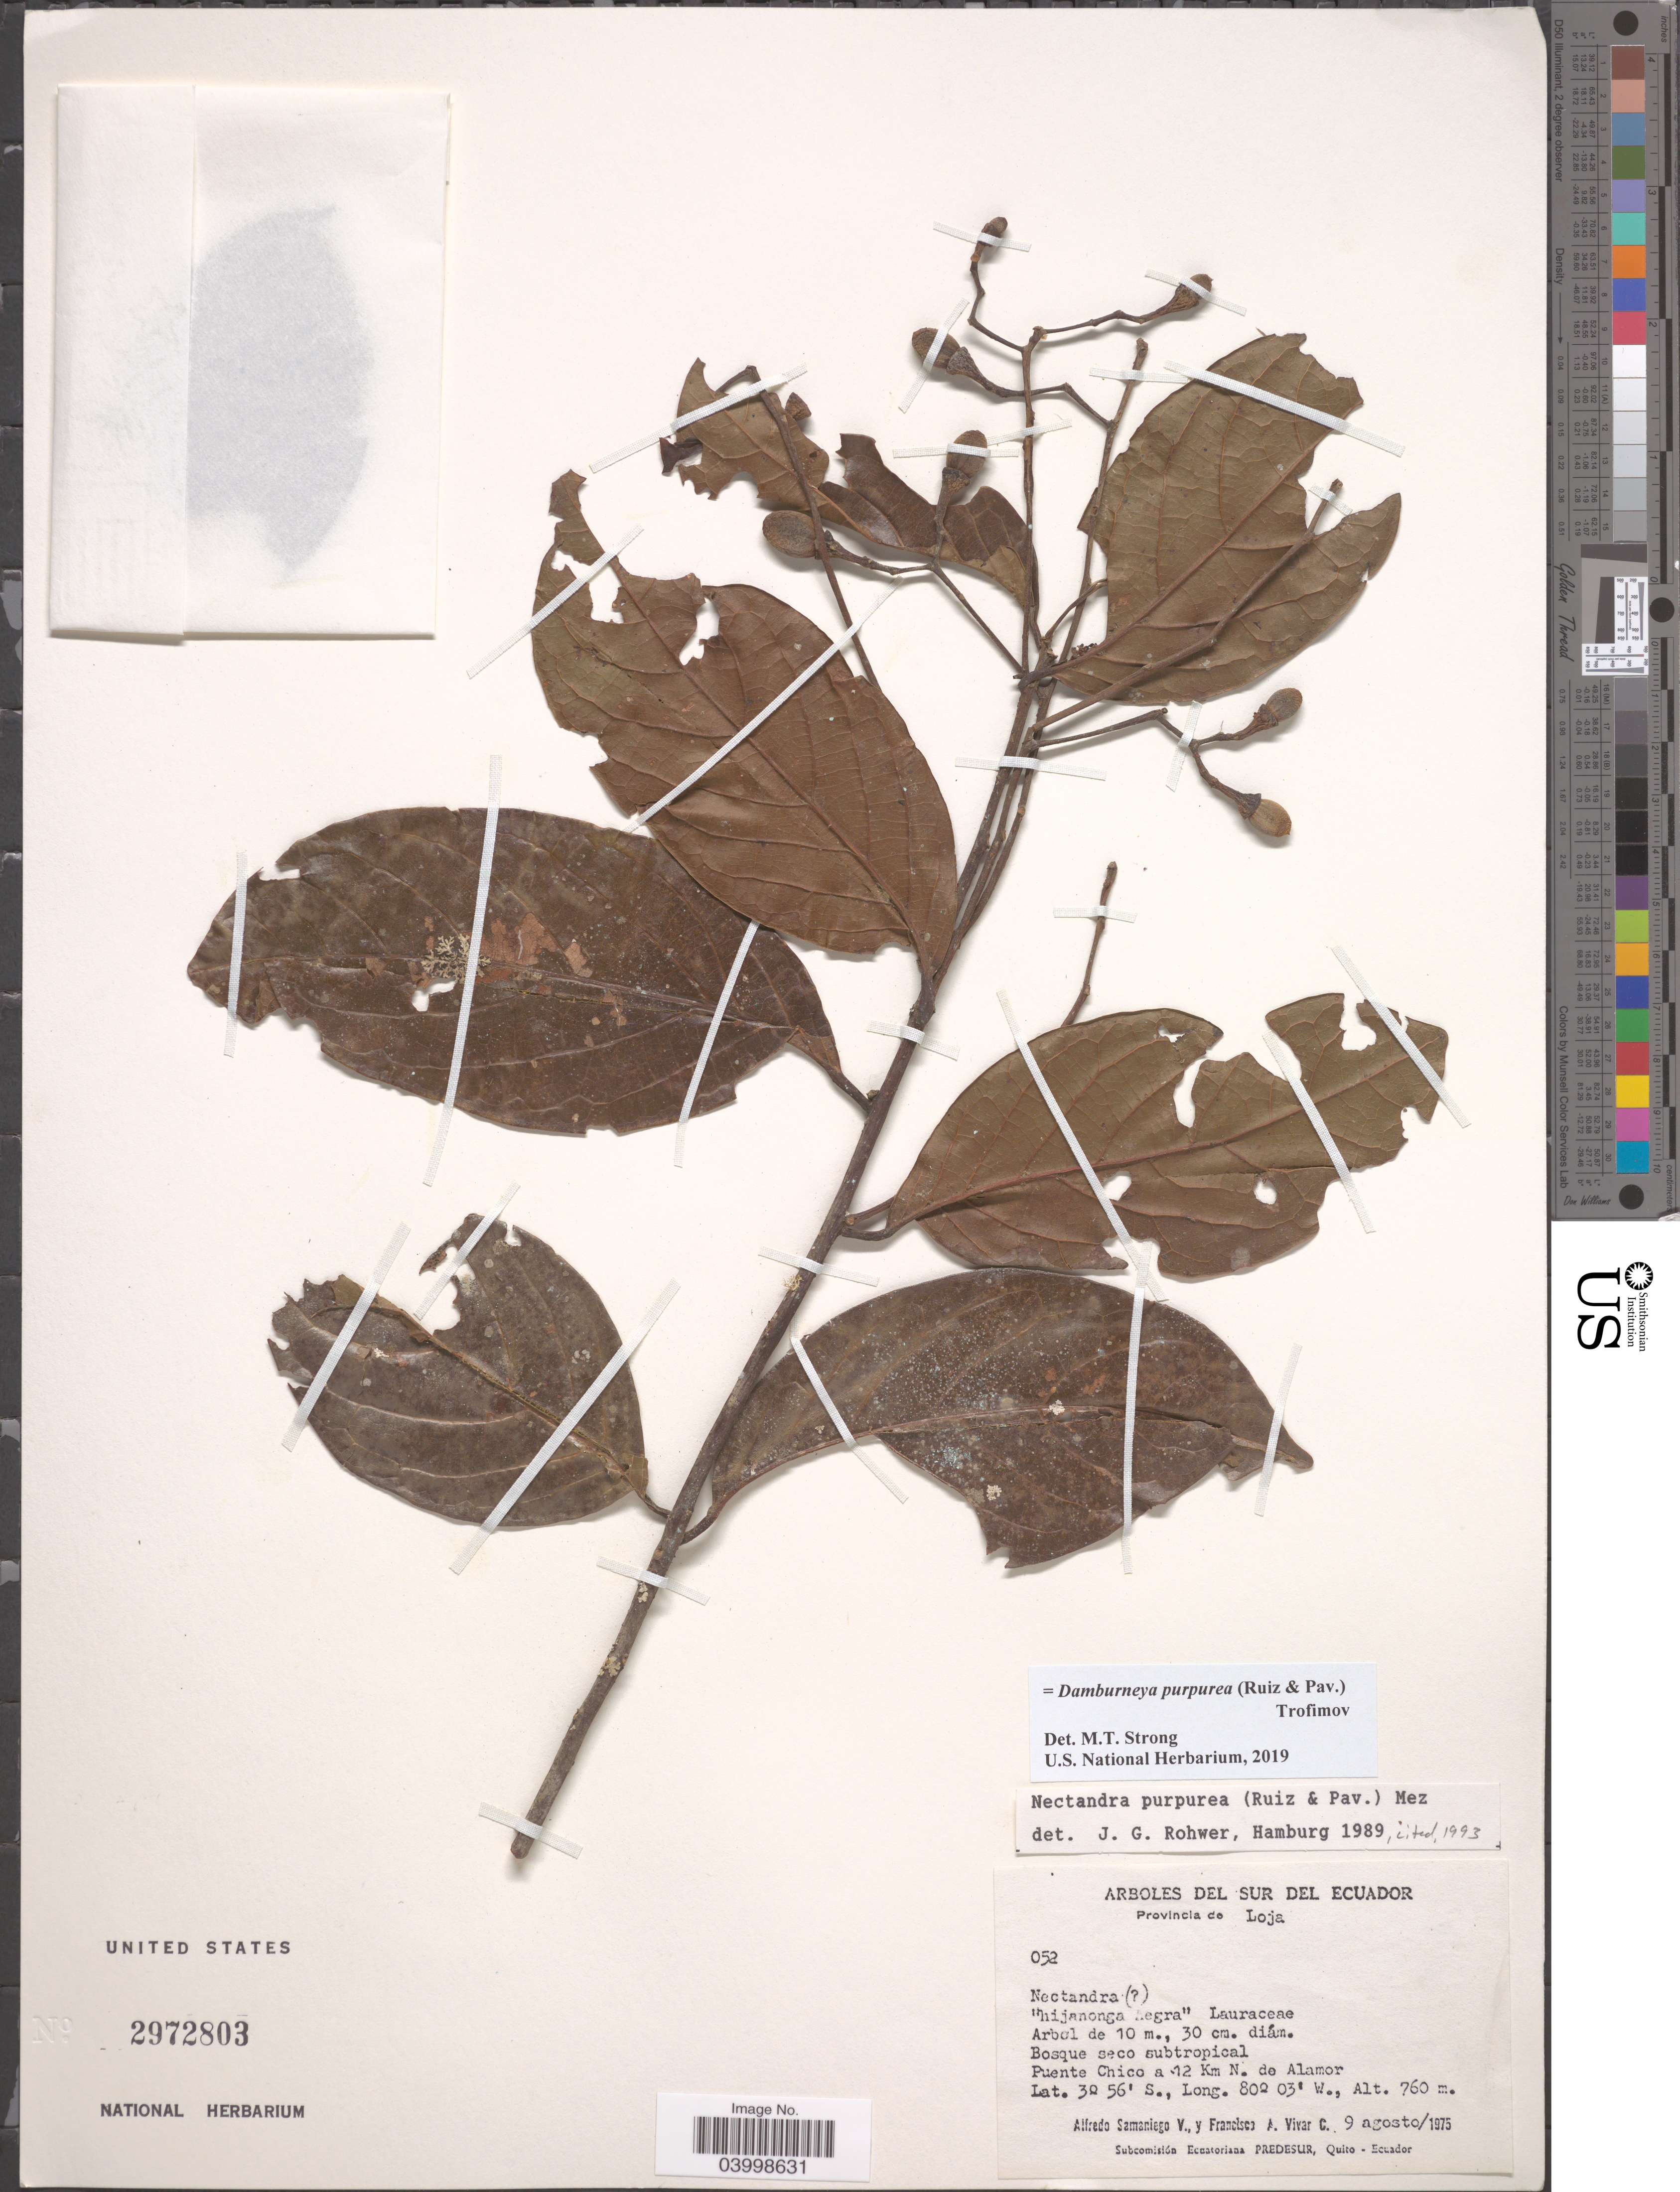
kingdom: Plantae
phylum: Tracheophyta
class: Magnoliopsida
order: Laurales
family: Lauraceae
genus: Damburneya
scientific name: Damburneya purpurea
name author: (Ruiz & Pav.) Trofimov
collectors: A. Samaniego & F. A. Vivar C.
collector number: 052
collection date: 1975-08-09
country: Ecuador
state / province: Loja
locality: Puente Chico a 12 Km N. de Alamor.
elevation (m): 760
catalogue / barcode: US 2972803